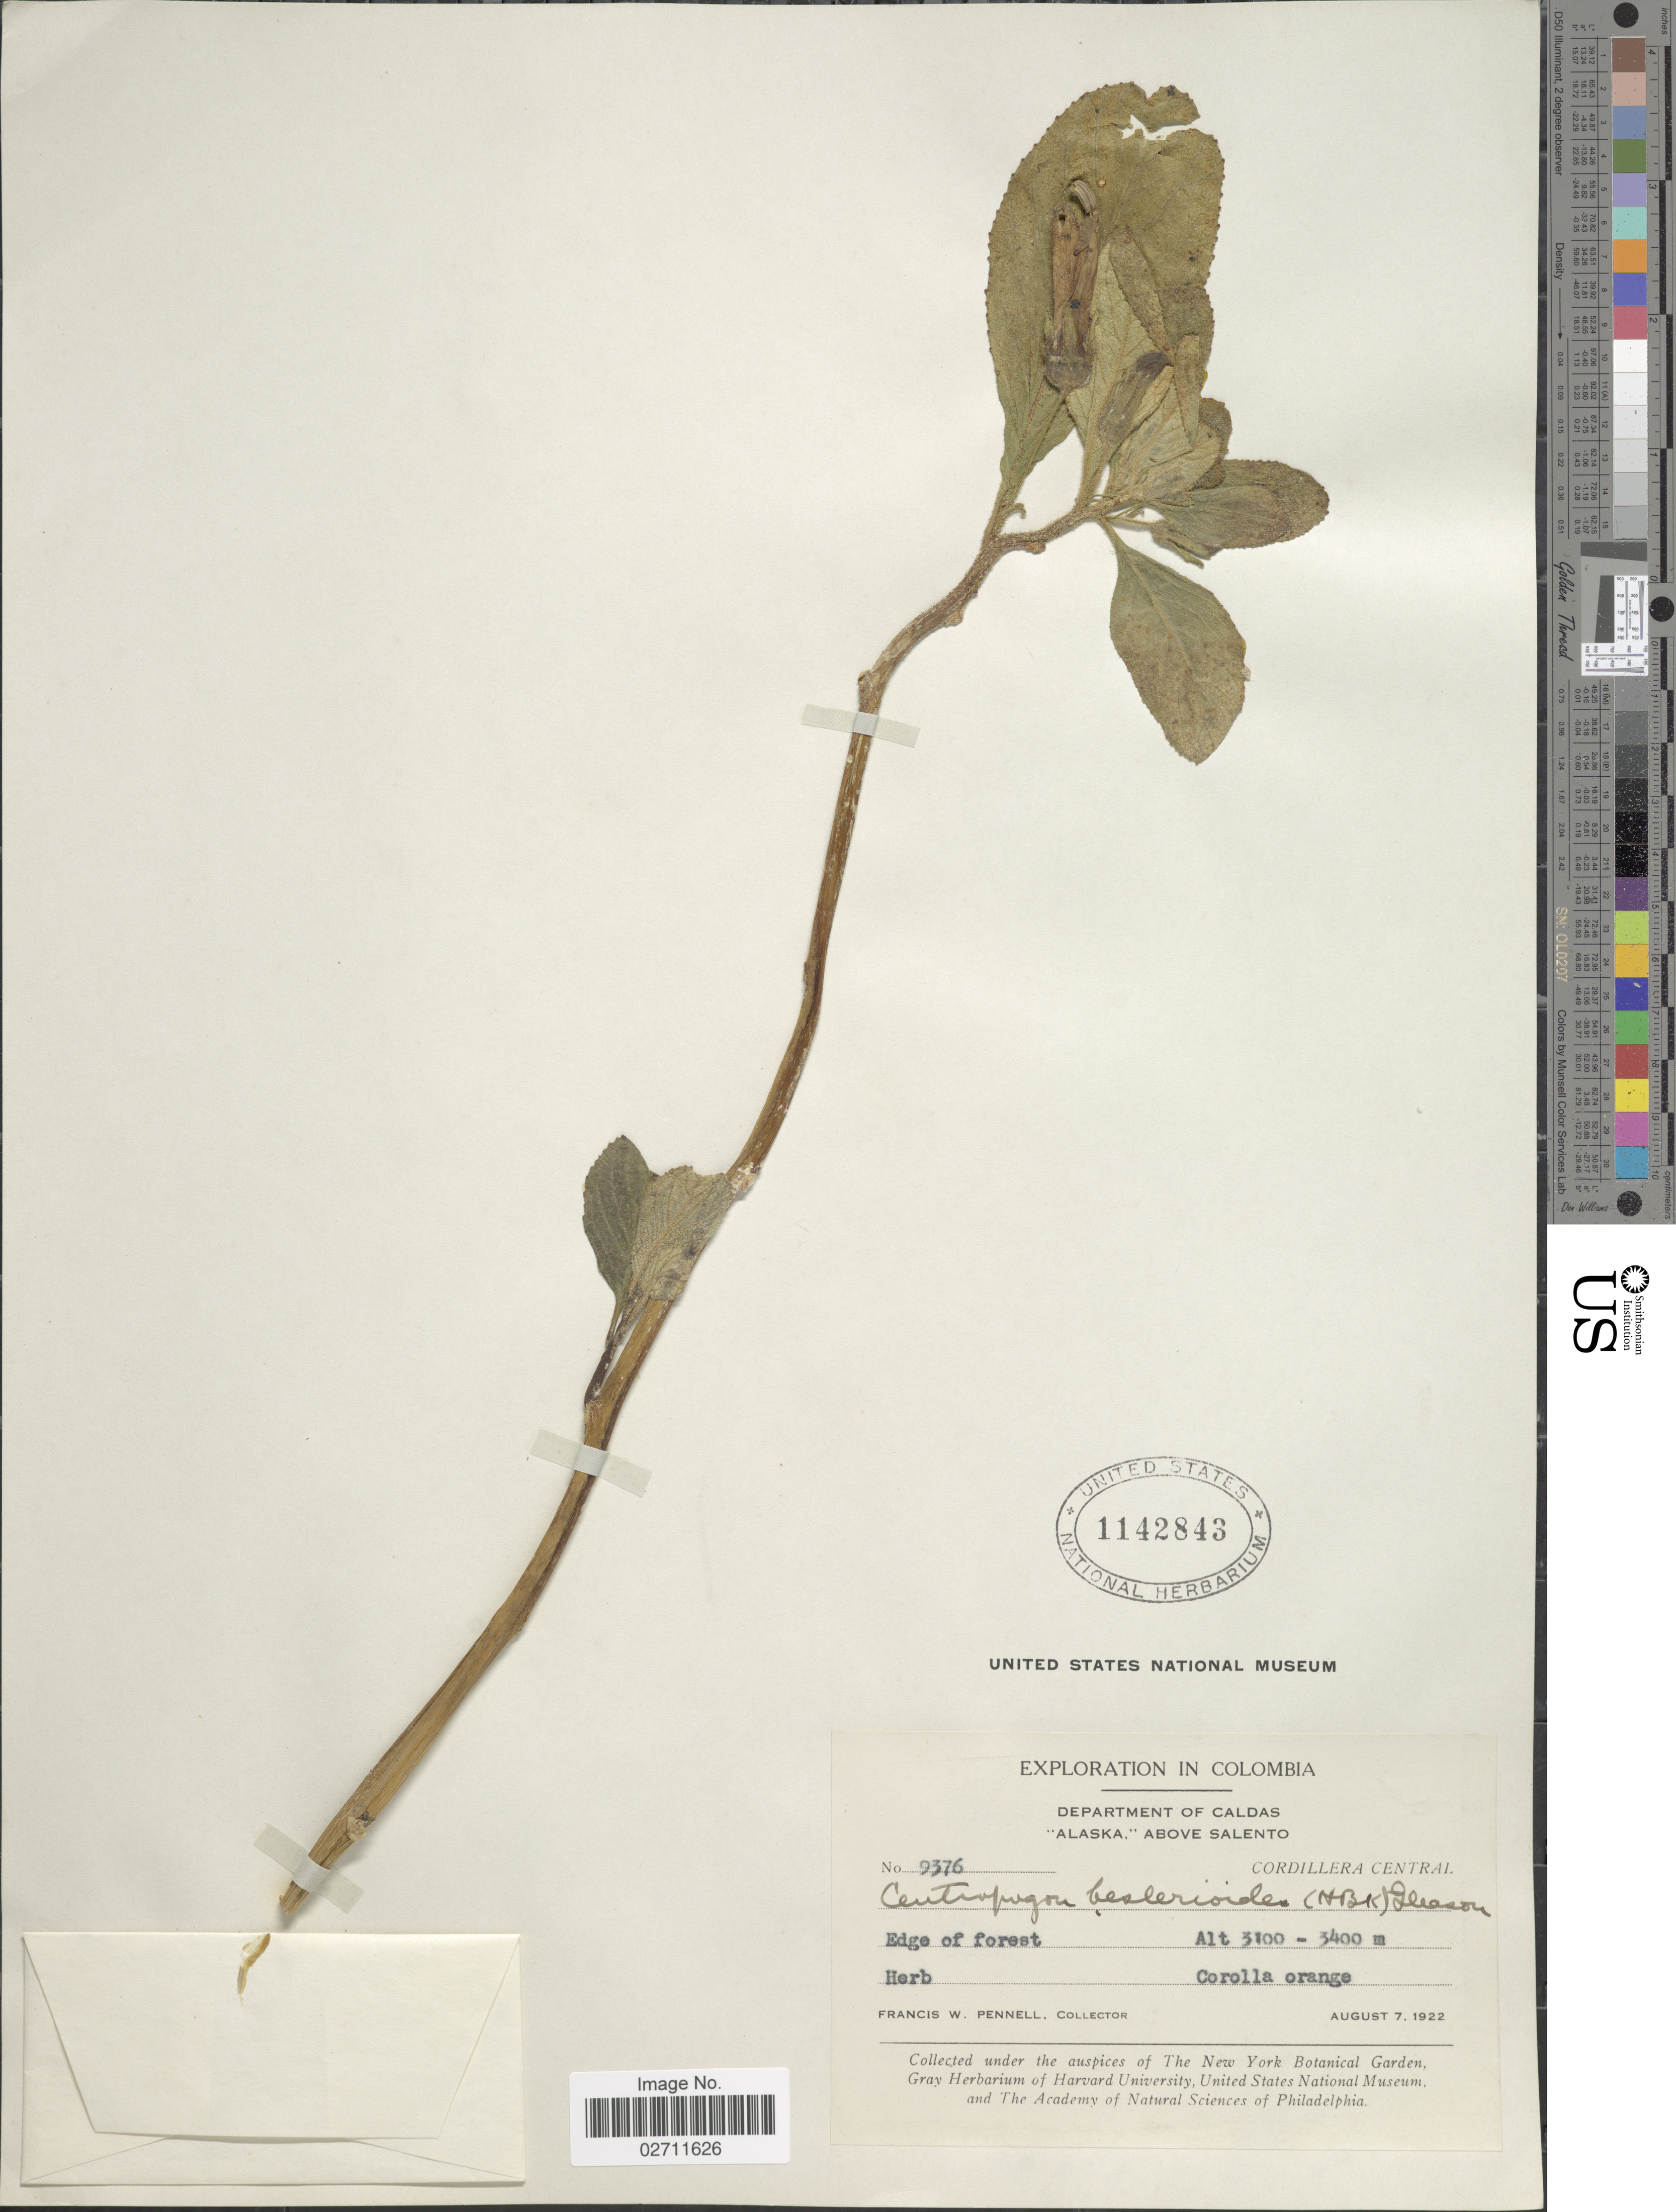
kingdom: Plantae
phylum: Tracheophyta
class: Magnoliopsida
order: Asterales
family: Campanulaceae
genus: Centropogon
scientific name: Centropogon beslerioides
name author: DC.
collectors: F. W. Pennell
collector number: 9376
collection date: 1922-08-07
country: Colombia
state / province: Caldas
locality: Alaska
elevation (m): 3100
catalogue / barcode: US 1142843